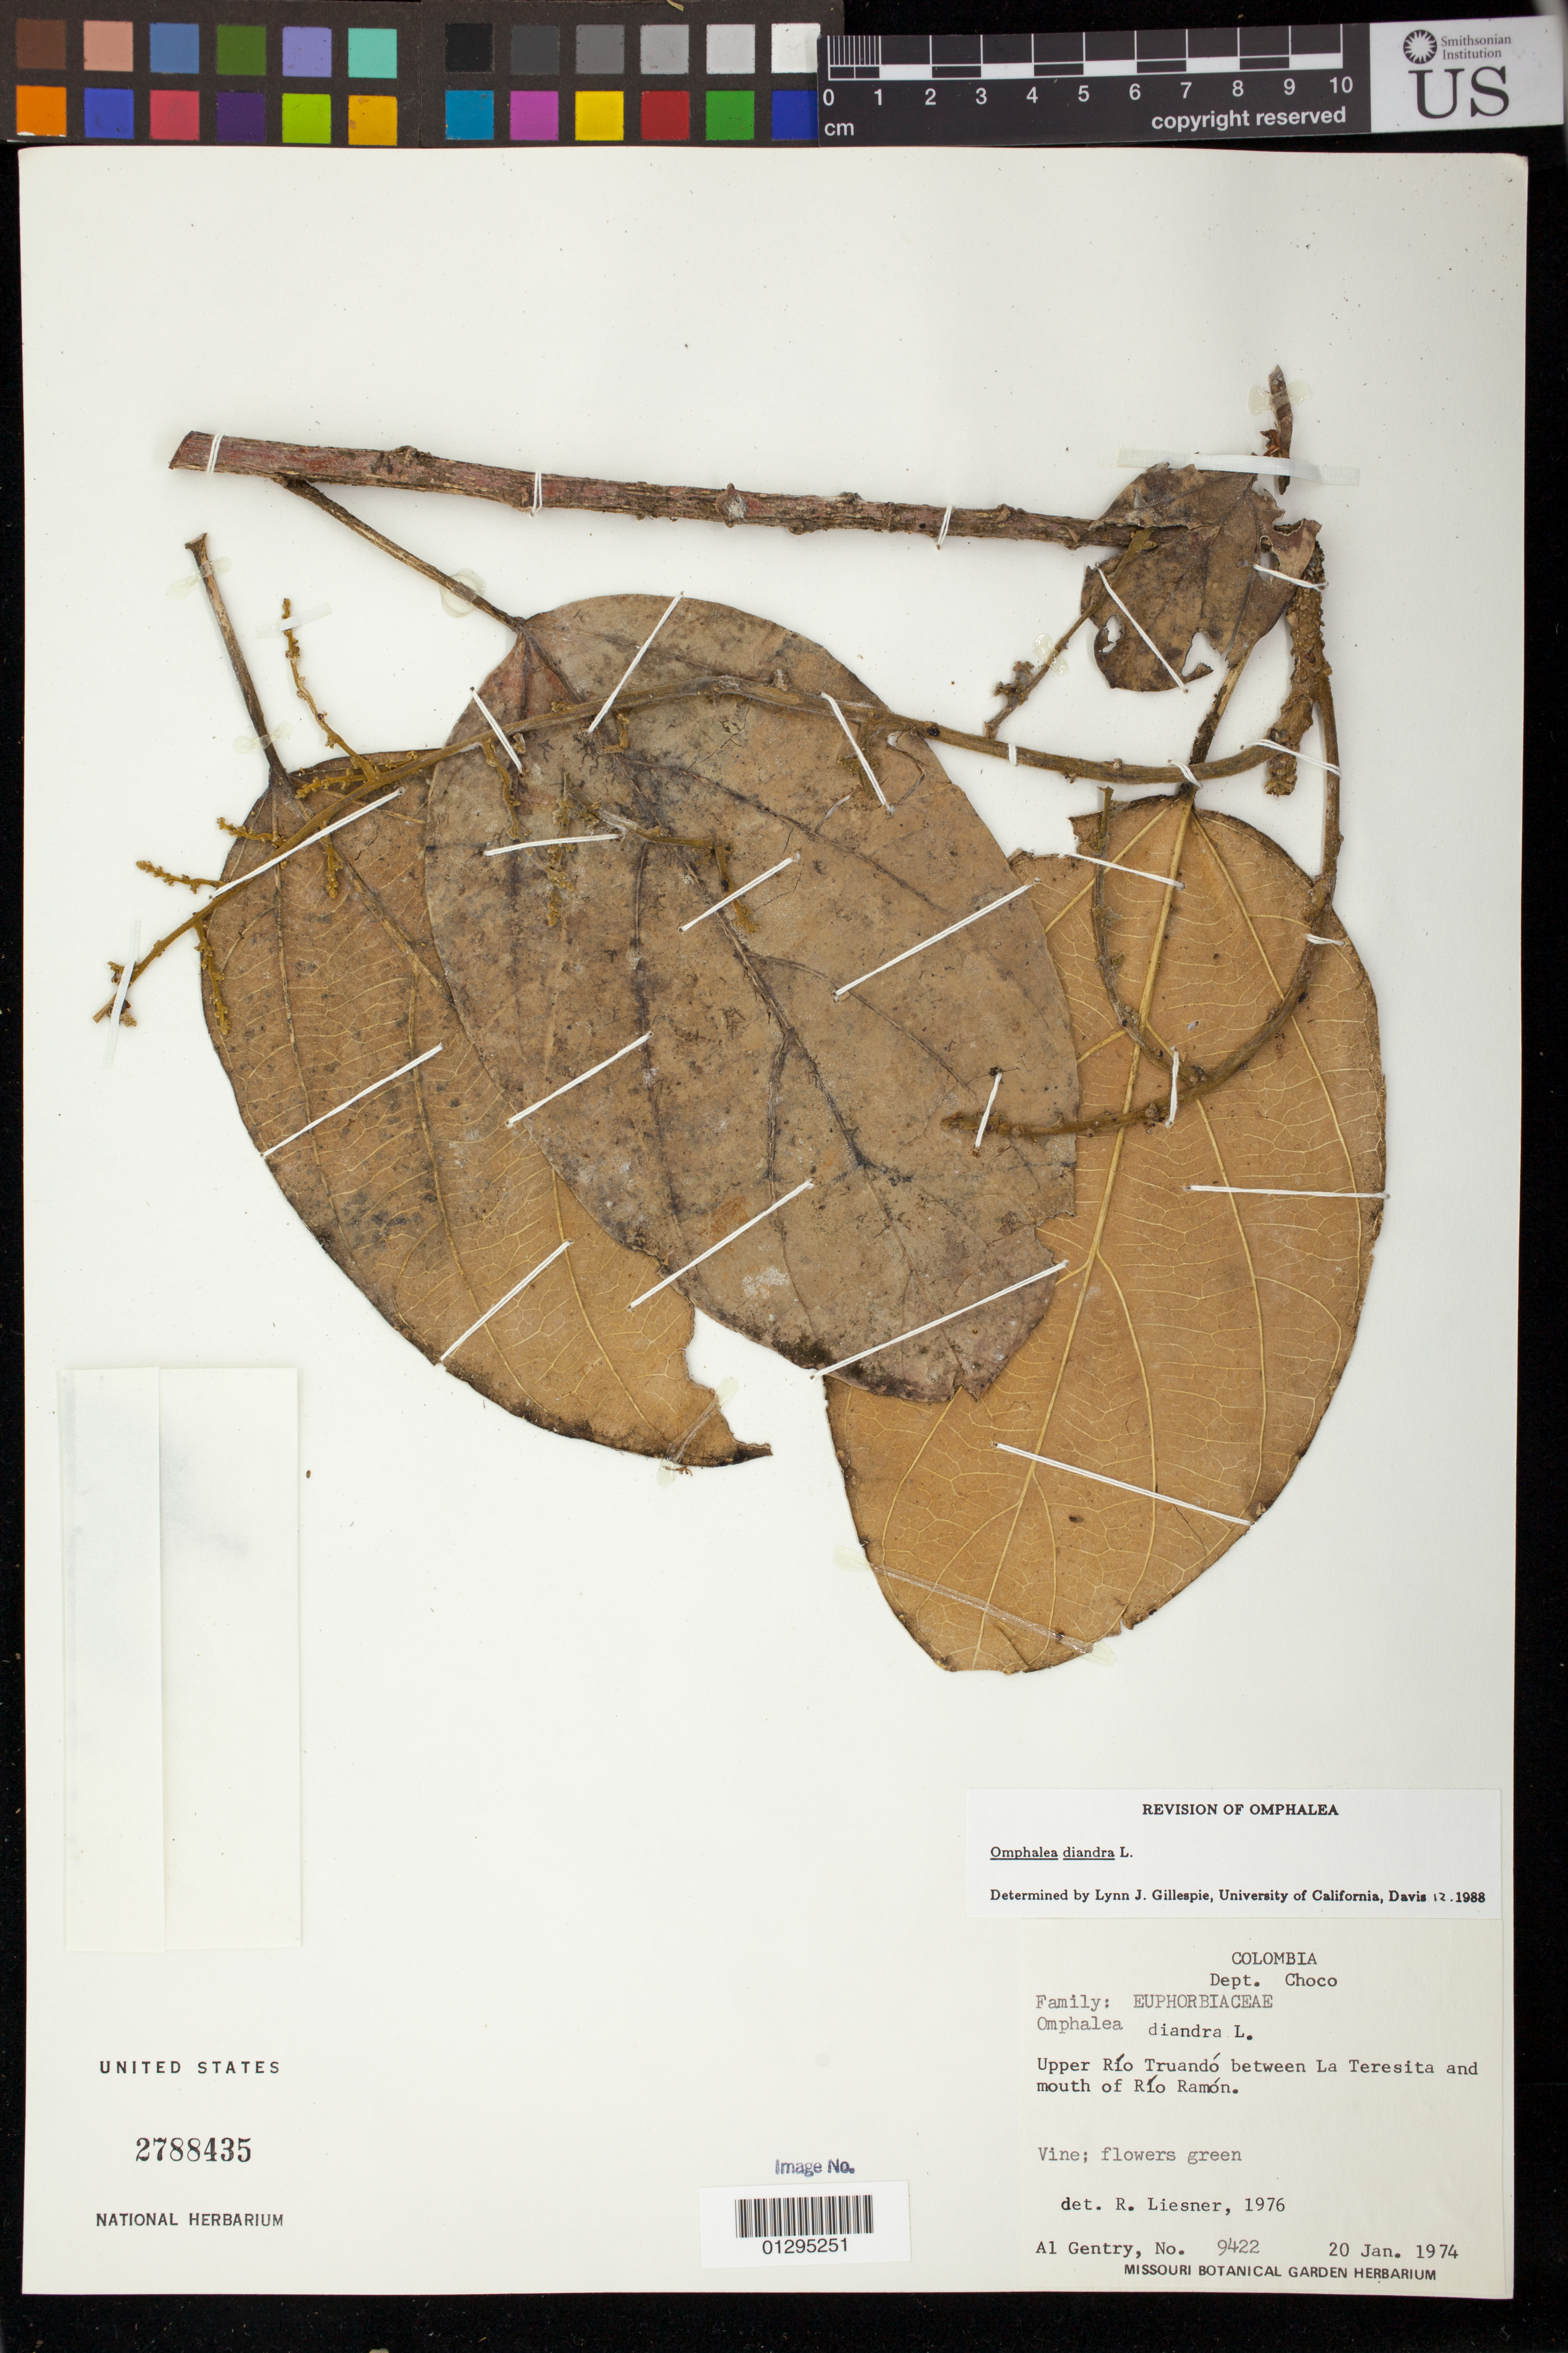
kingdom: Plantae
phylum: Tracheophyta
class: Magnoliopsida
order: Malpighiales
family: Euphorbiaceae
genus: Omphalea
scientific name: Omphalea diandra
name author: L.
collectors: A. H. Gentry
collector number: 9422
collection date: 1974-01-20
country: Colombia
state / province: Chocó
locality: Upper Rio Truando between La Teresita and mouth of Rio Ramon.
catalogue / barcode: US 2788435